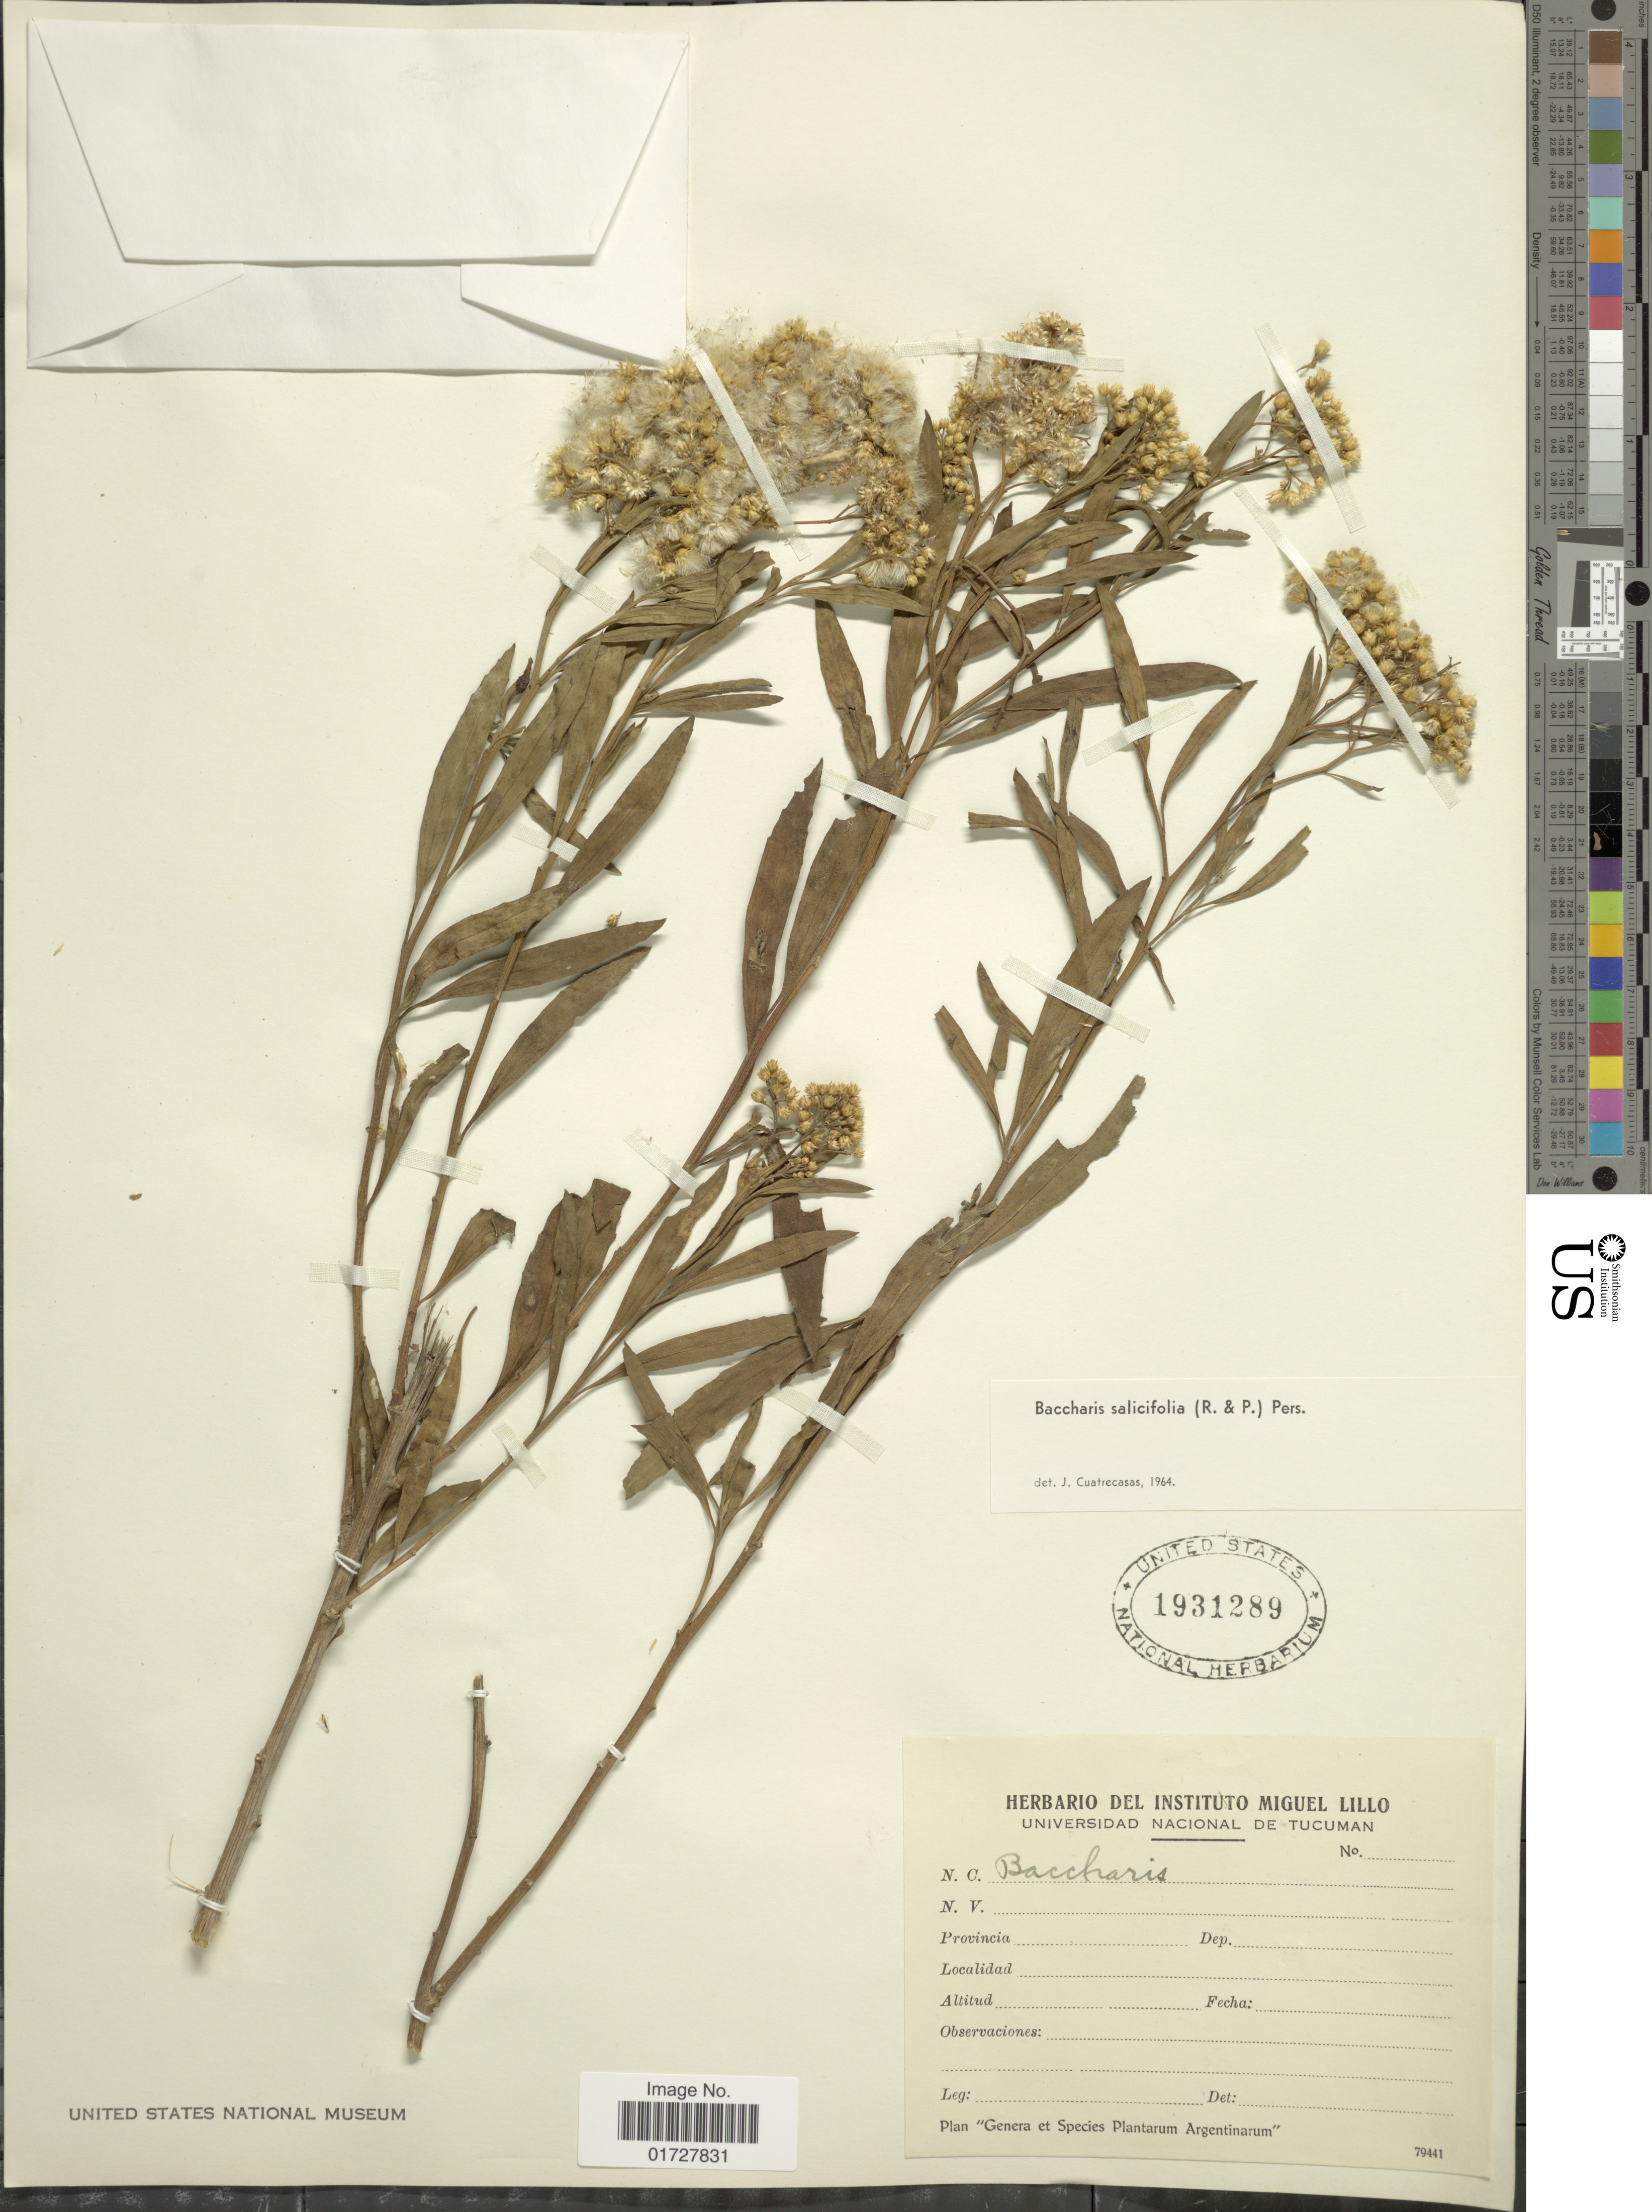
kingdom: Plantae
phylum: Tracheophyta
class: Magnoliopsida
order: Asterales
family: Asteraceae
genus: Baccharis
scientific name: Baccharis salicifolia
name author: (Ruiz & Pav.) Pers.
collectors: ex herb. Instituto Miguel Lillo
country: Argentina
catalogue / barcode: US 1931289